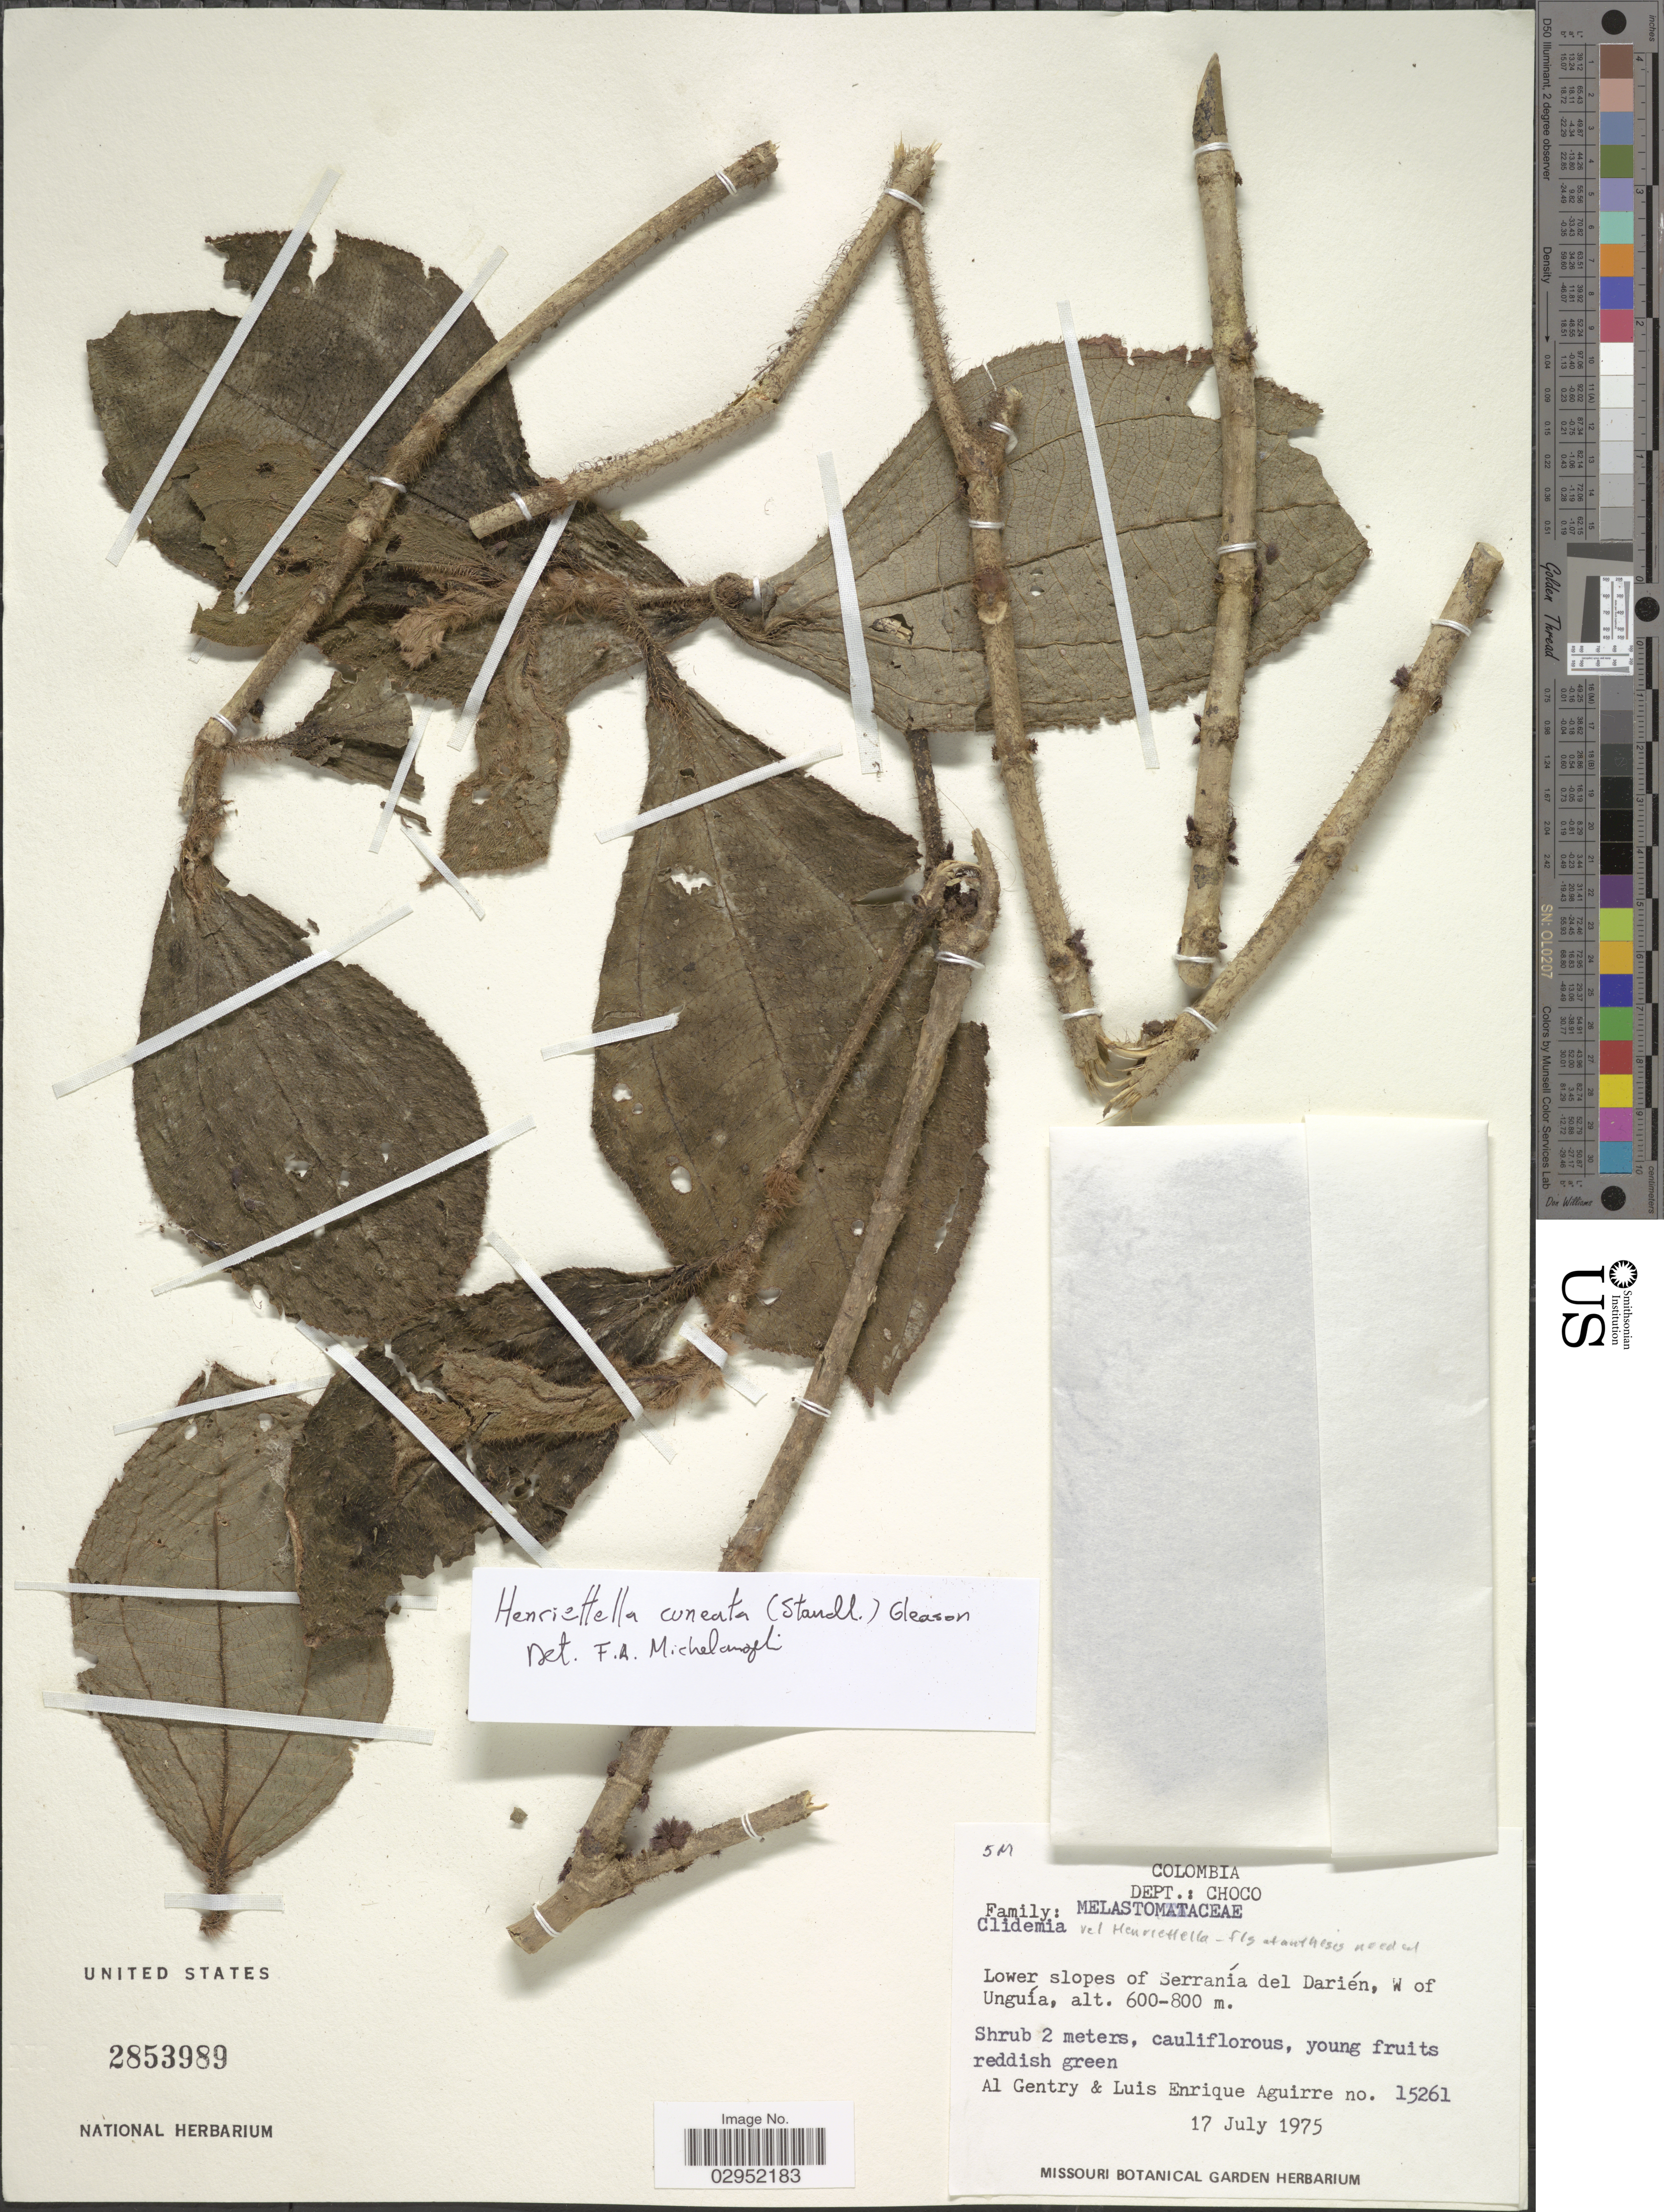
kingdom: Plantae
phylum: Tracheophyta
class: Magnoliopsida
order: Myrtales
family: Melastomataceae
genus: Henriettea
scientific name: Henriettea cuneata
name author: (Standl.) L.O. Williams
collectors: A. H. Gentry & L. Aguirre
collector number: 15261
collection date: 1975-07-17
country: Colombia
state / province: Chocó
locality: Dept.: Choco. Lower slopes of Serranía del Darién, W of Unguía.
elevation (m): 600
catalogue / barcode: US 2853989